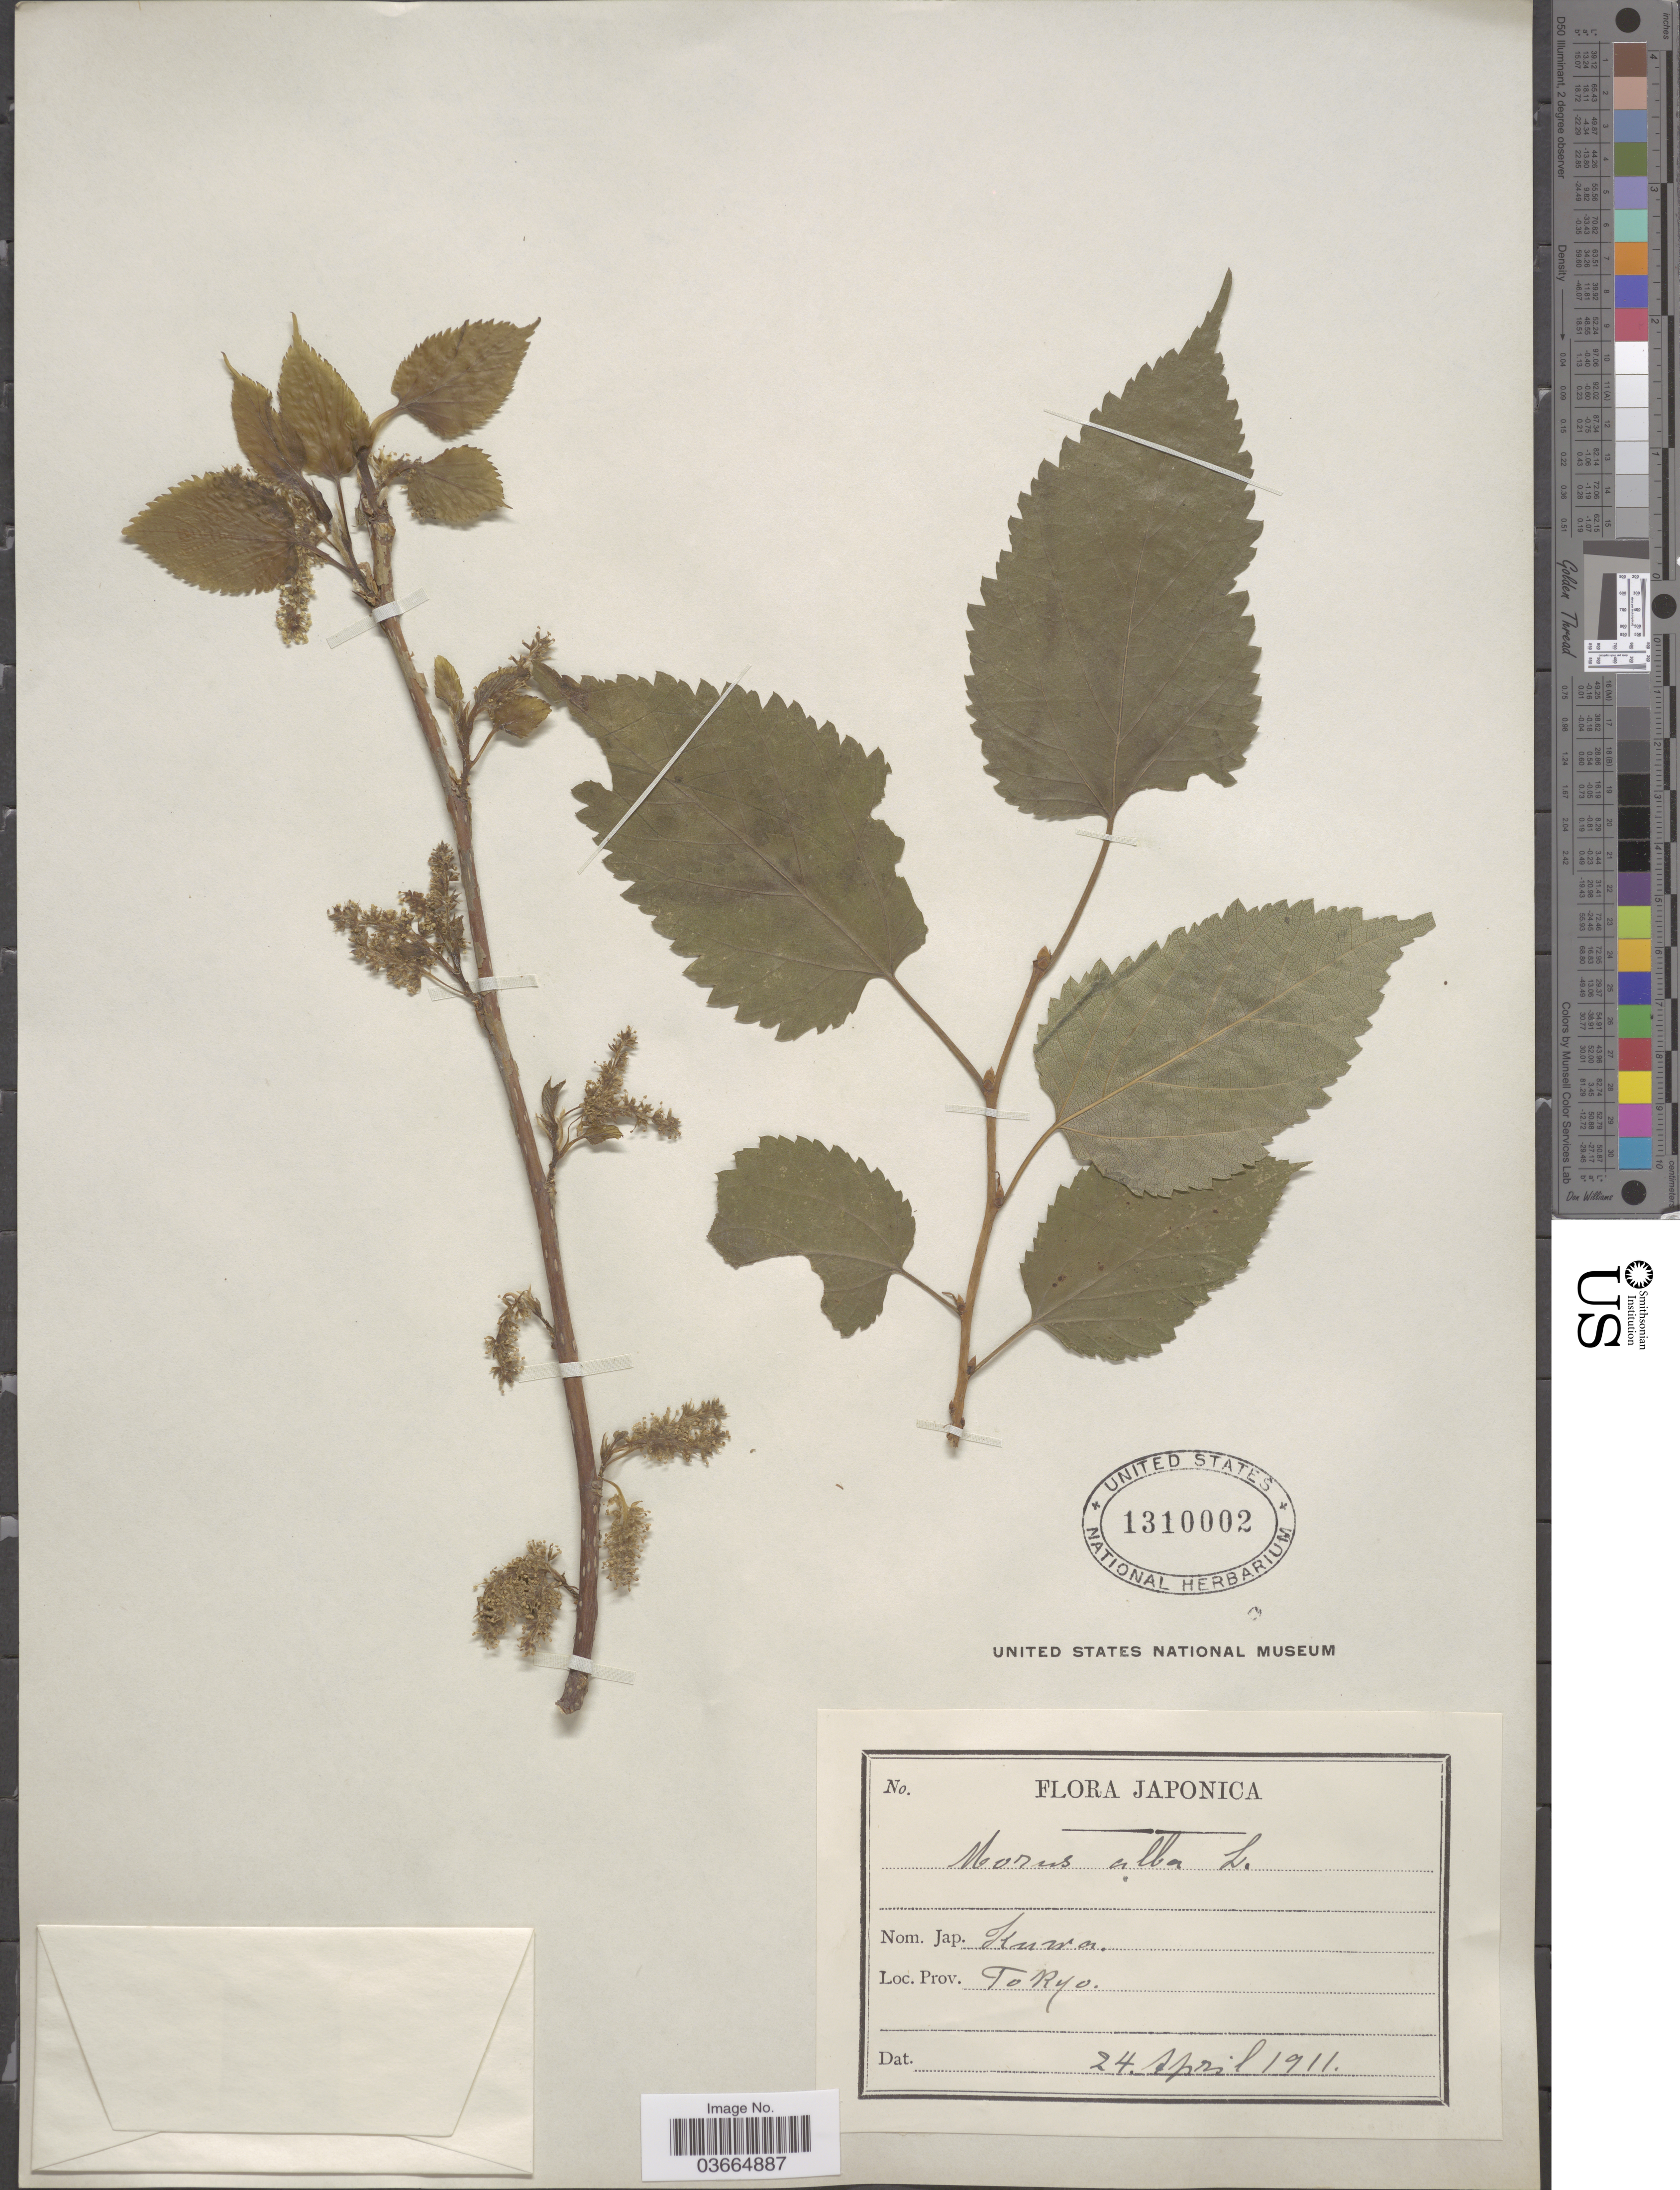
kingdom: Plantae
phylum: Tracheophyta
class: Magnoliopsida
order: Rosales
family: Moraceae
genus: Morus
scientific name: Morus alba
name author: L.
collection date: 1911-04-24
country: Japan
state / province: Tokyo, Federal City of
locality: Japonica.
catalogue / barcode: US 1310002